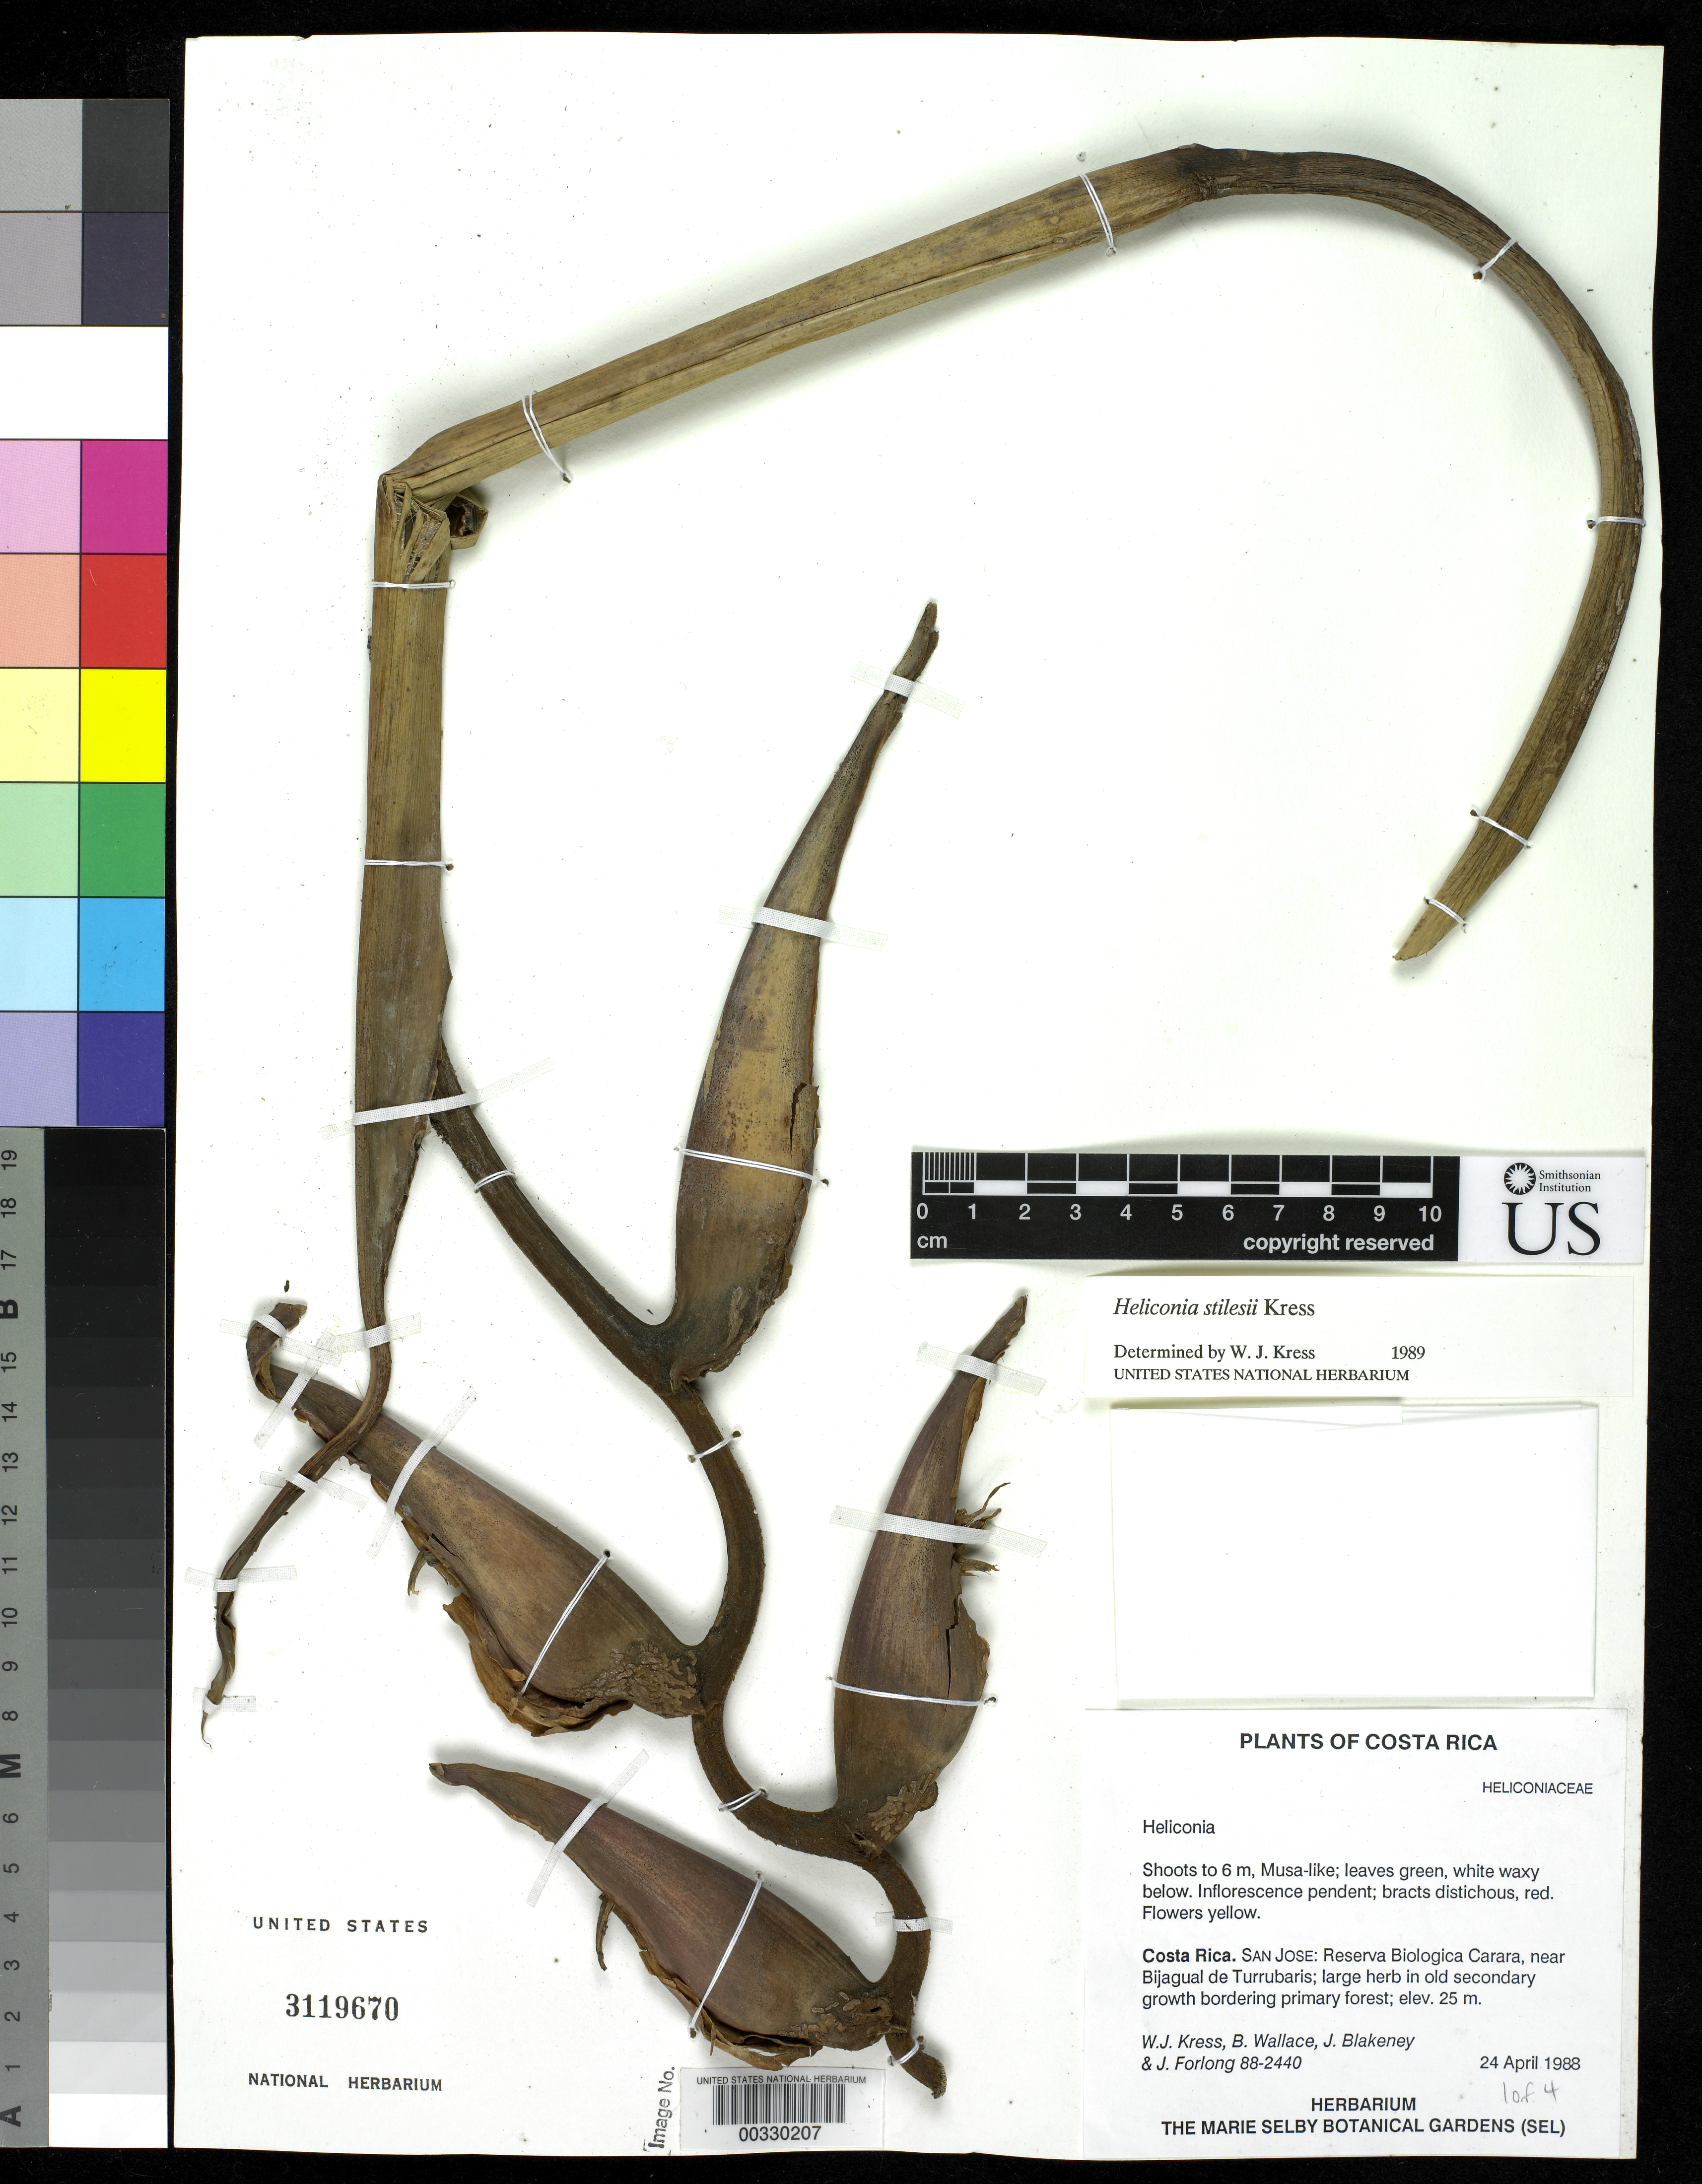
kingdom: Plantae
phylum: Tracheophyta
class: Liliopsida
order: Zingiberales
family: Heliconiaceae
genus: Heliconia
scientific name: Heliconia stilesii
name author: W.J. Kress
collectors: W. J. Kress, B. Wallace, J. Blakeney & J. Forlong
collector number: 88-2440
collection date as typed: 24 Apr 1988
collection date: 1988-04-24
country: Costa Rica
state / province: San José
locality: Reserva biologica carara, near bijagual de turrubaris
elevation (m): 25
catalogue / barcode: US 3119670